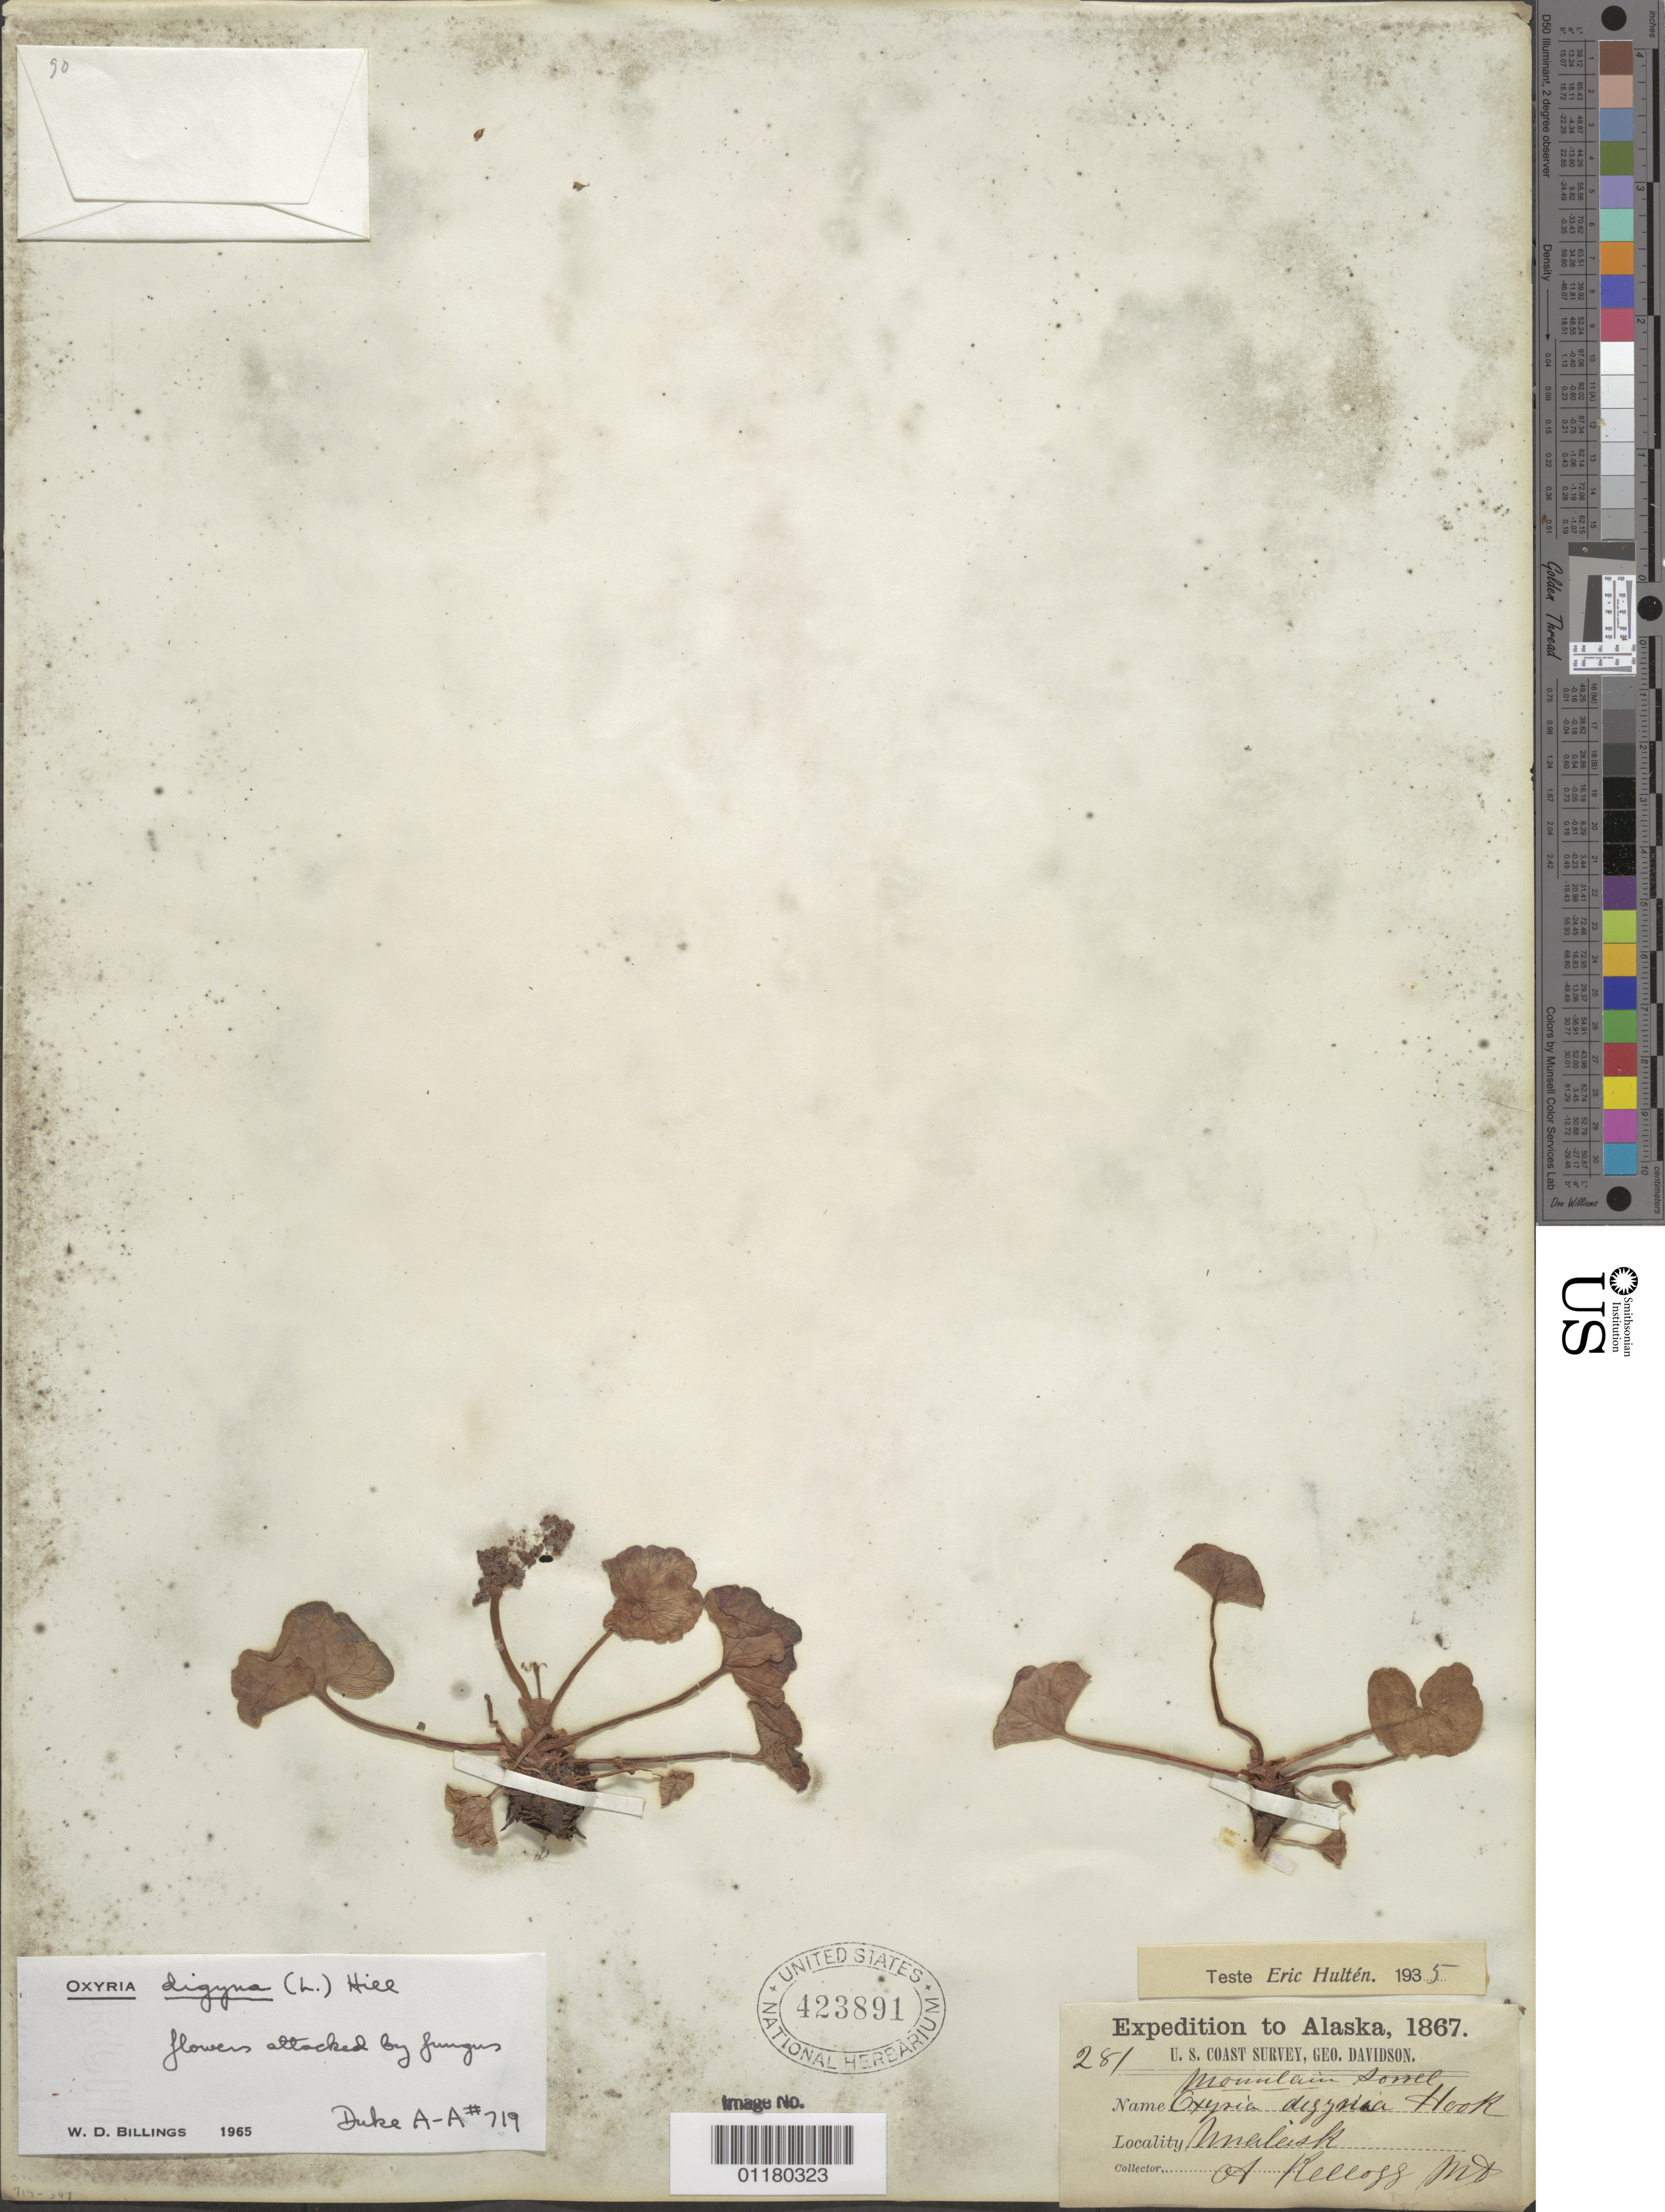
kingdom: Plantae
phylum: Tracheophyta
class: Magnoliopsida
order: Caryophyllales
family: Polygonaceae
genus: Oxyria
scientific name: Oxyria digyna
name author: (L.) Hill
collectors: A. Kellogg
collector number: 281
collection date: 1867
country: United States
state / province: Alaska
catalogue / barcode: US 423891